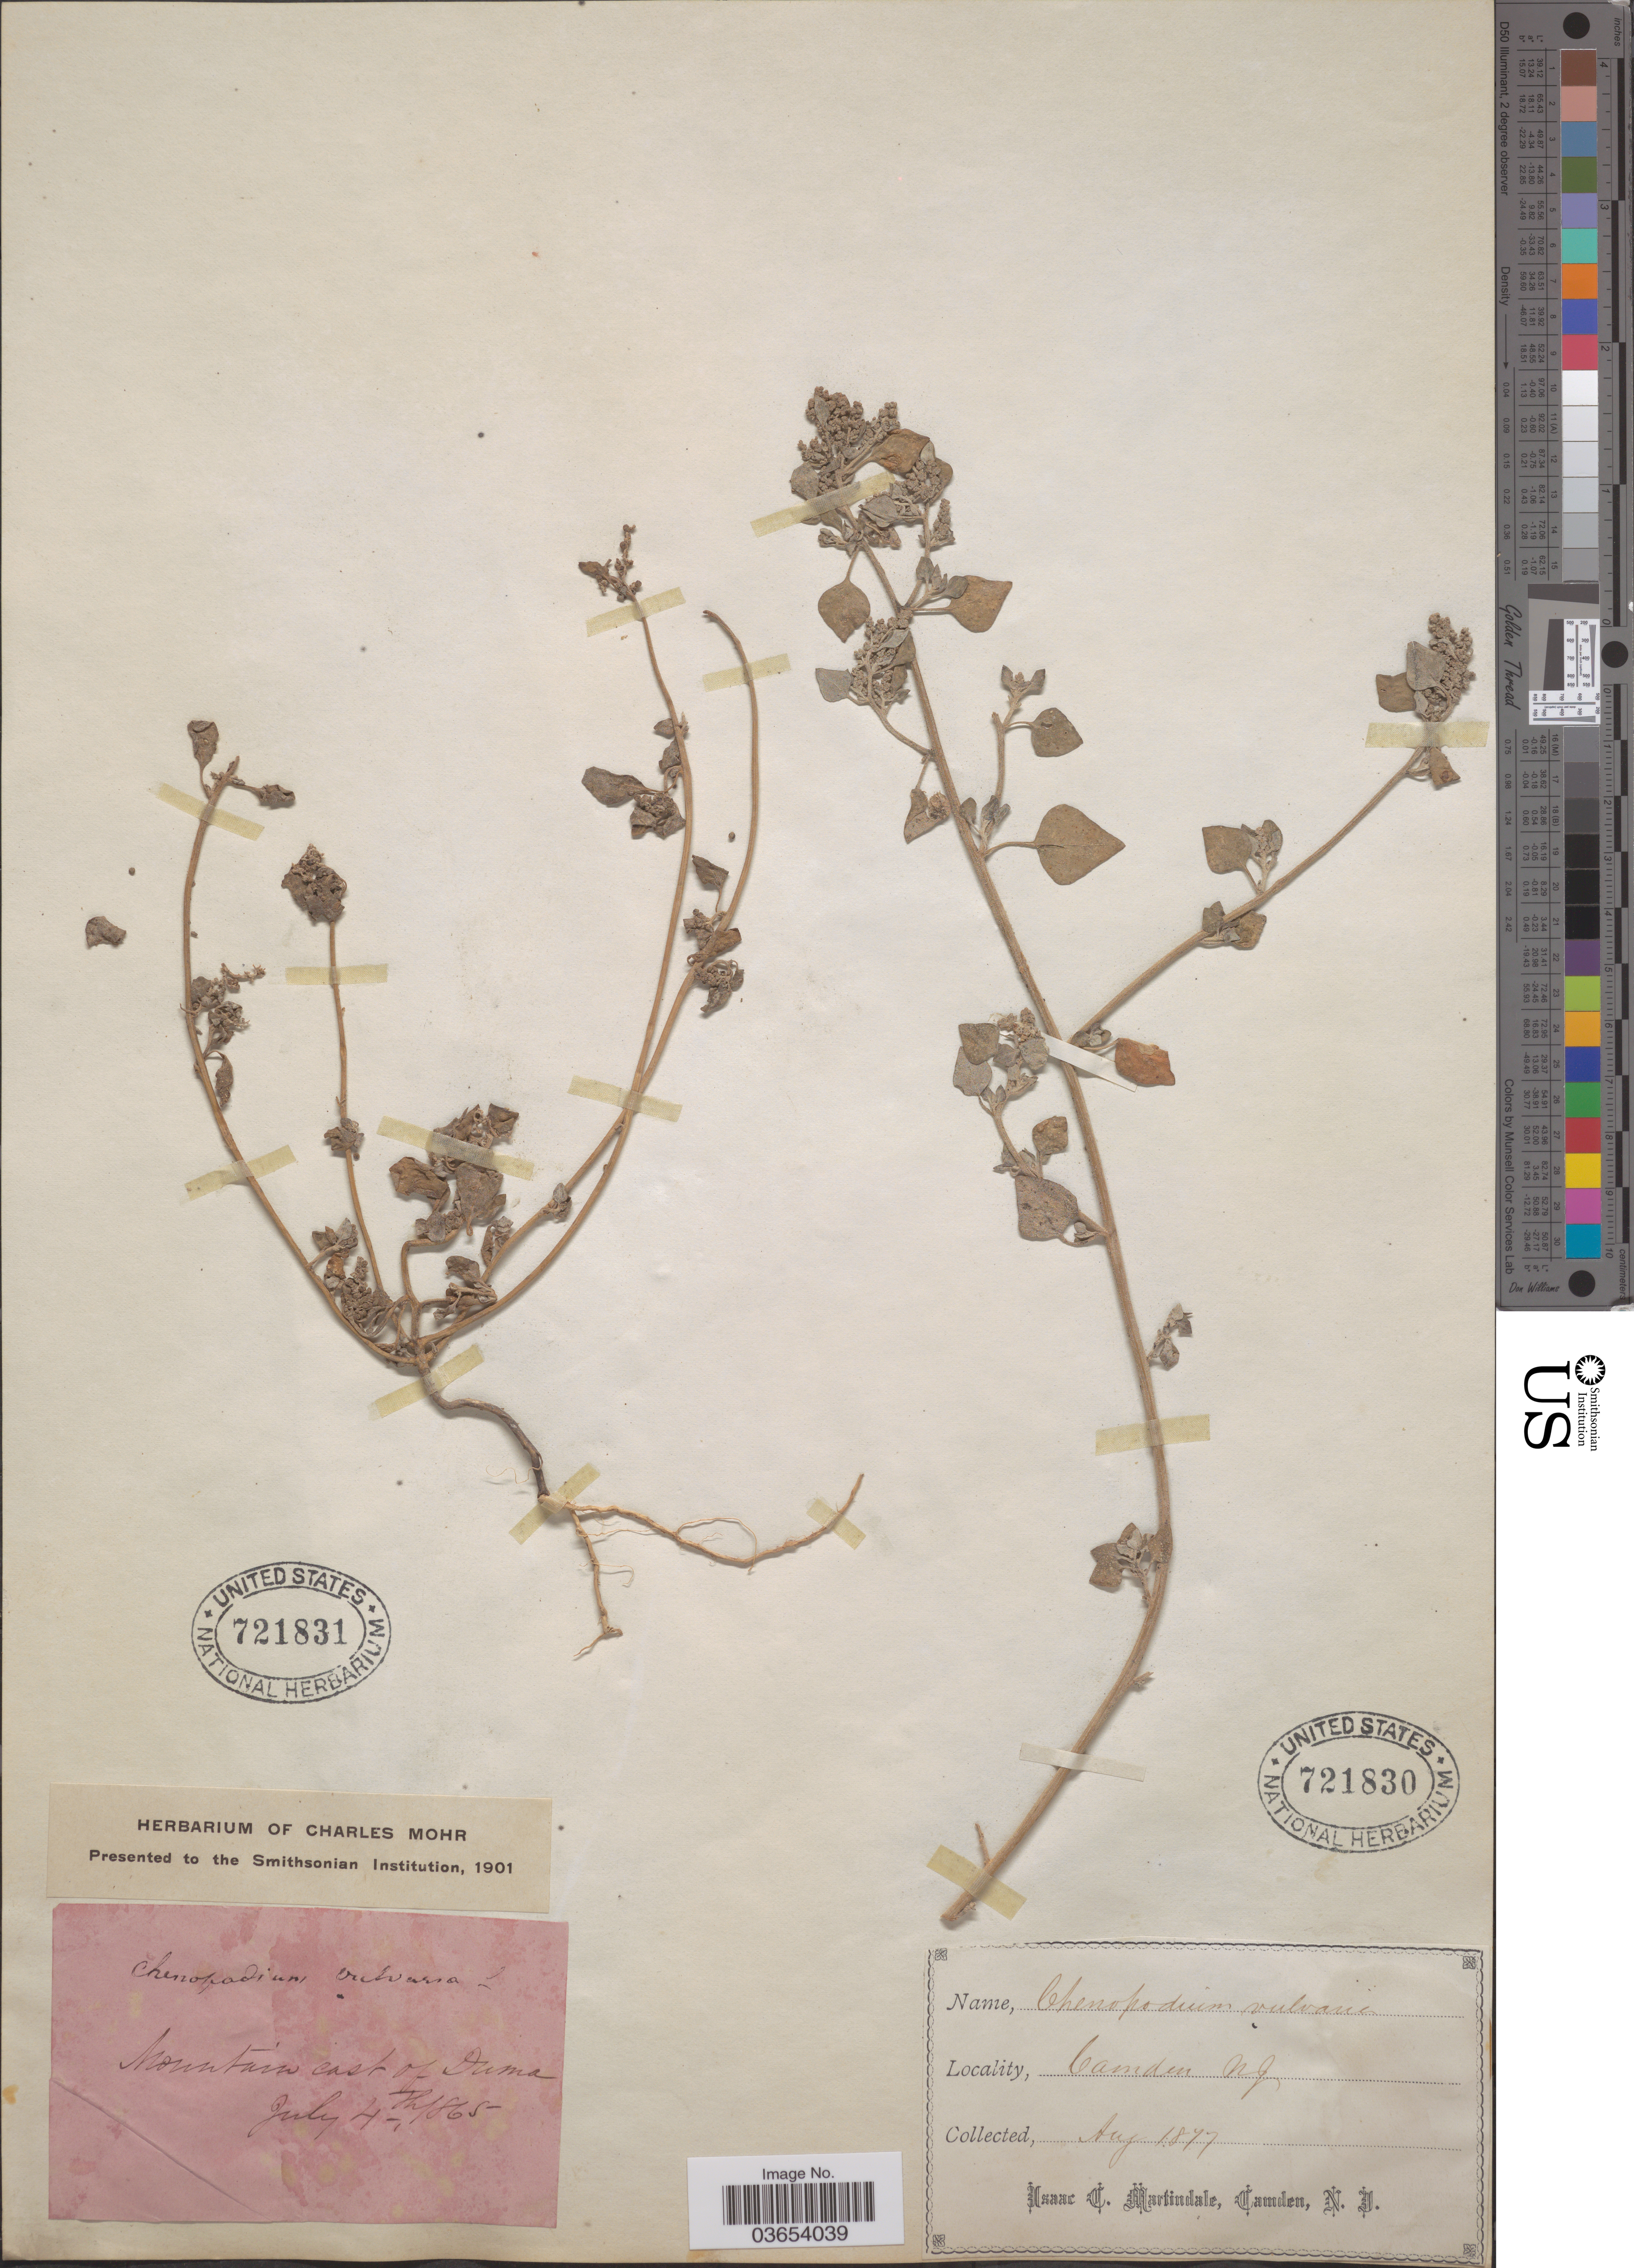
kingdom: Plantae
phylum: Tracheophyta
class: Magnoliopsida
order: Caryophyllales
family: Amaranthaceae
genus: Chenopodium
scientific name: Chenopodium vulvaria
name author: L.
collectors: ex herb. Charles Mohr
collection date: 1865-07-04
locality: Mountain east of Duma.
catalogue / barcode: US 721831